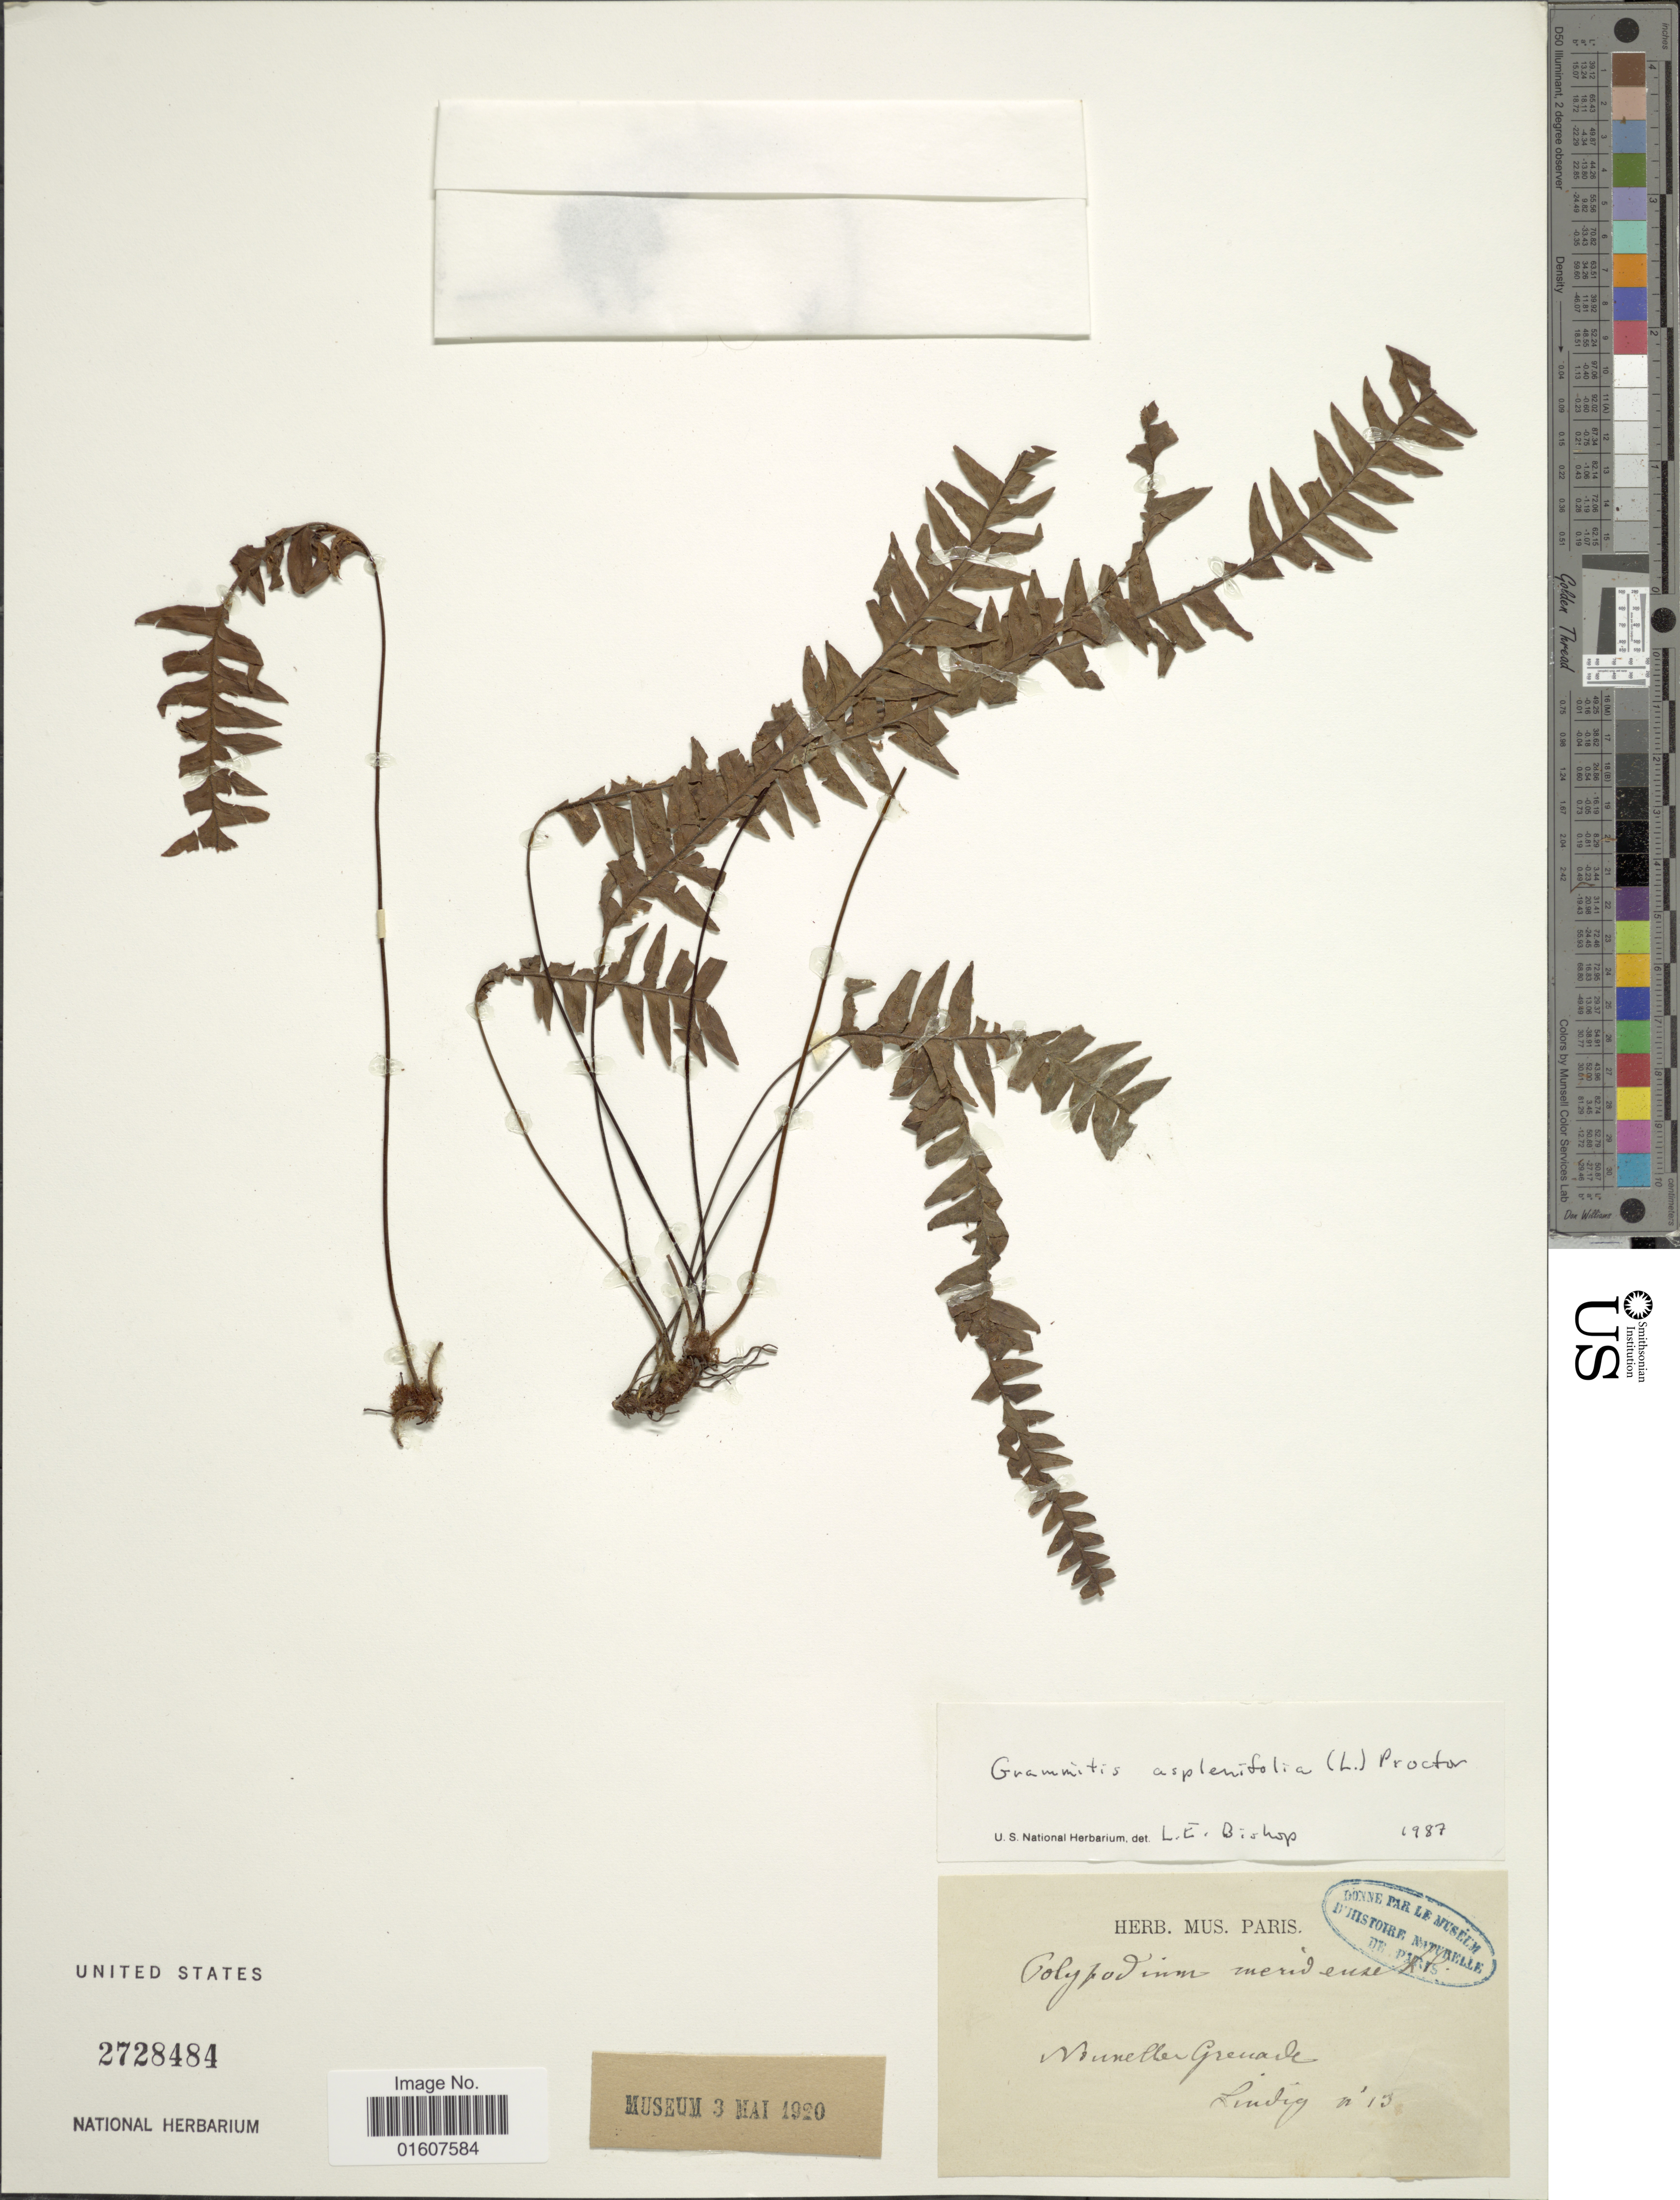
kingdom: Plantae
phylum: Tracheophyta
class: Polypodiopsida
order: Polypodiales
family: Polypodiaceae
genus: Terpsichore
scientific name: Terpsichore asplenifolia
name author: (L.) A.R. Sm.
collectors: -. Lindig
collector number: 13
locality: Nouveller Grenada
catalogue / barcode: US 2728484